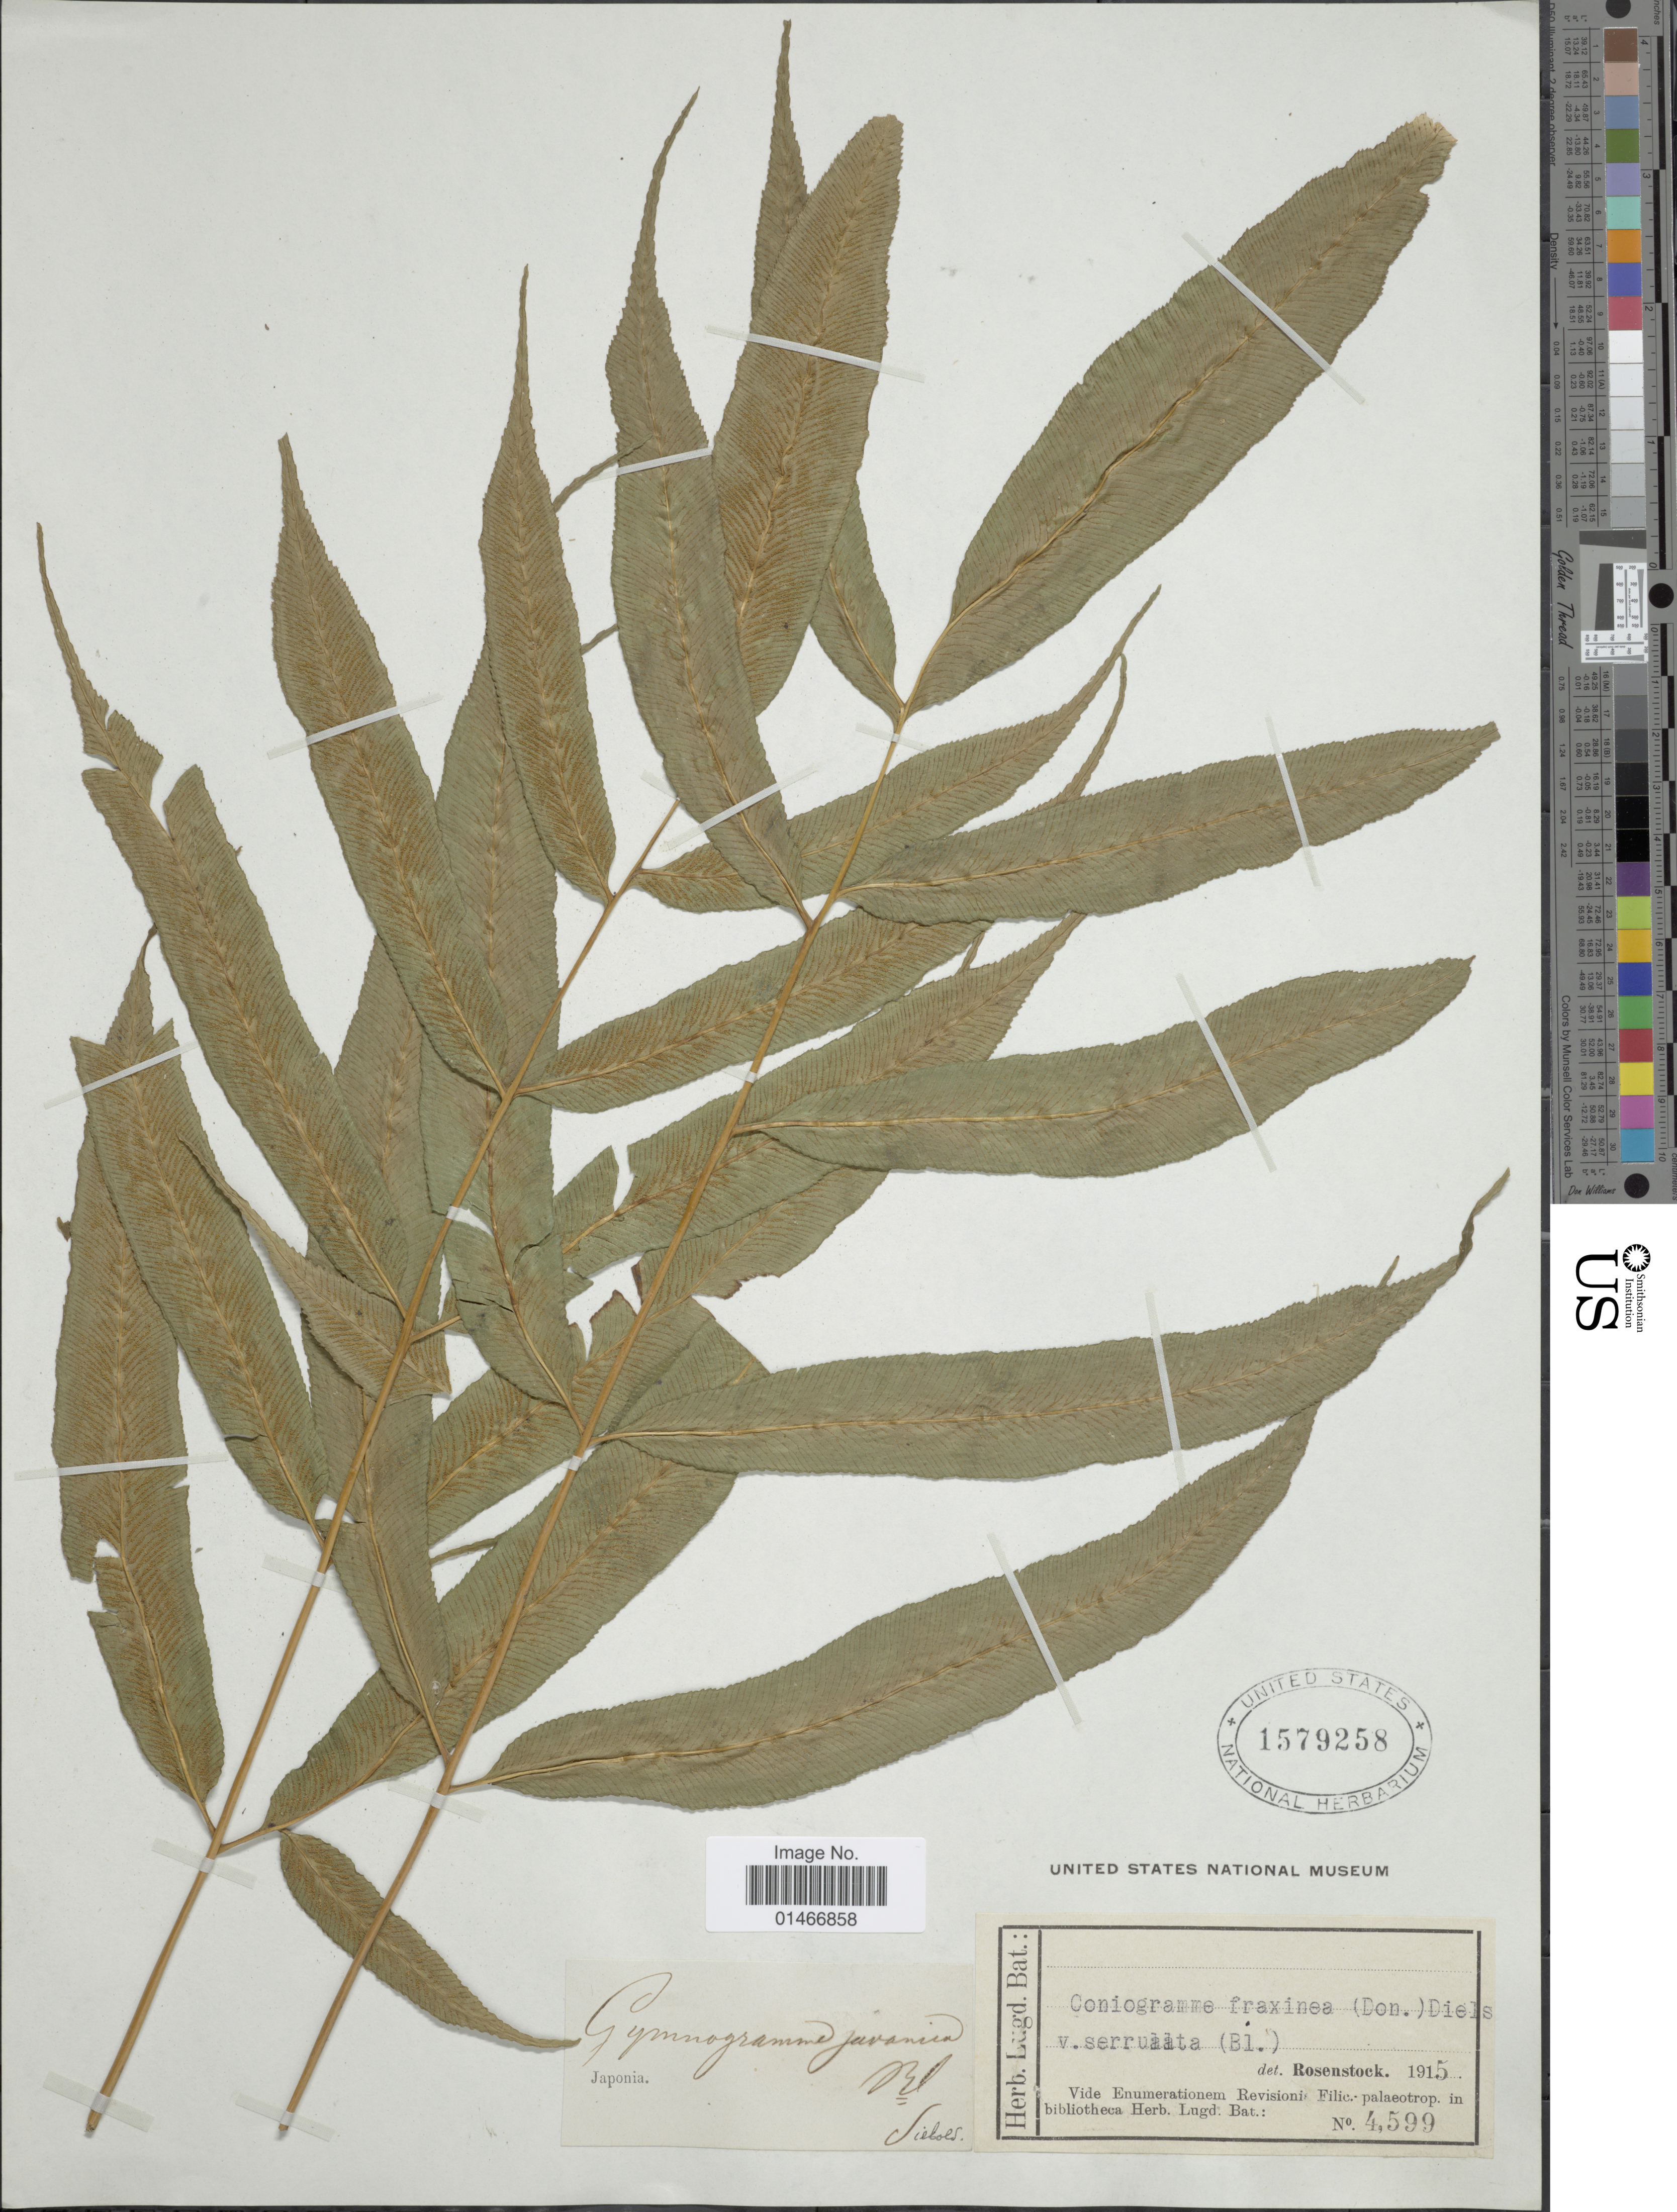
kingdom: Plantae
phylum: Tracheophyta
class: Polypodiopsida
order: Polypodiales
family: Pteridaceae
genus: Coniogramme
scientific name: Coniogramme intermedia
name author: Hieron.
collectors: Siebold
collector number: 4599?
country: Japan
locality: Japonia.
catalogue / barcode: US 1579258